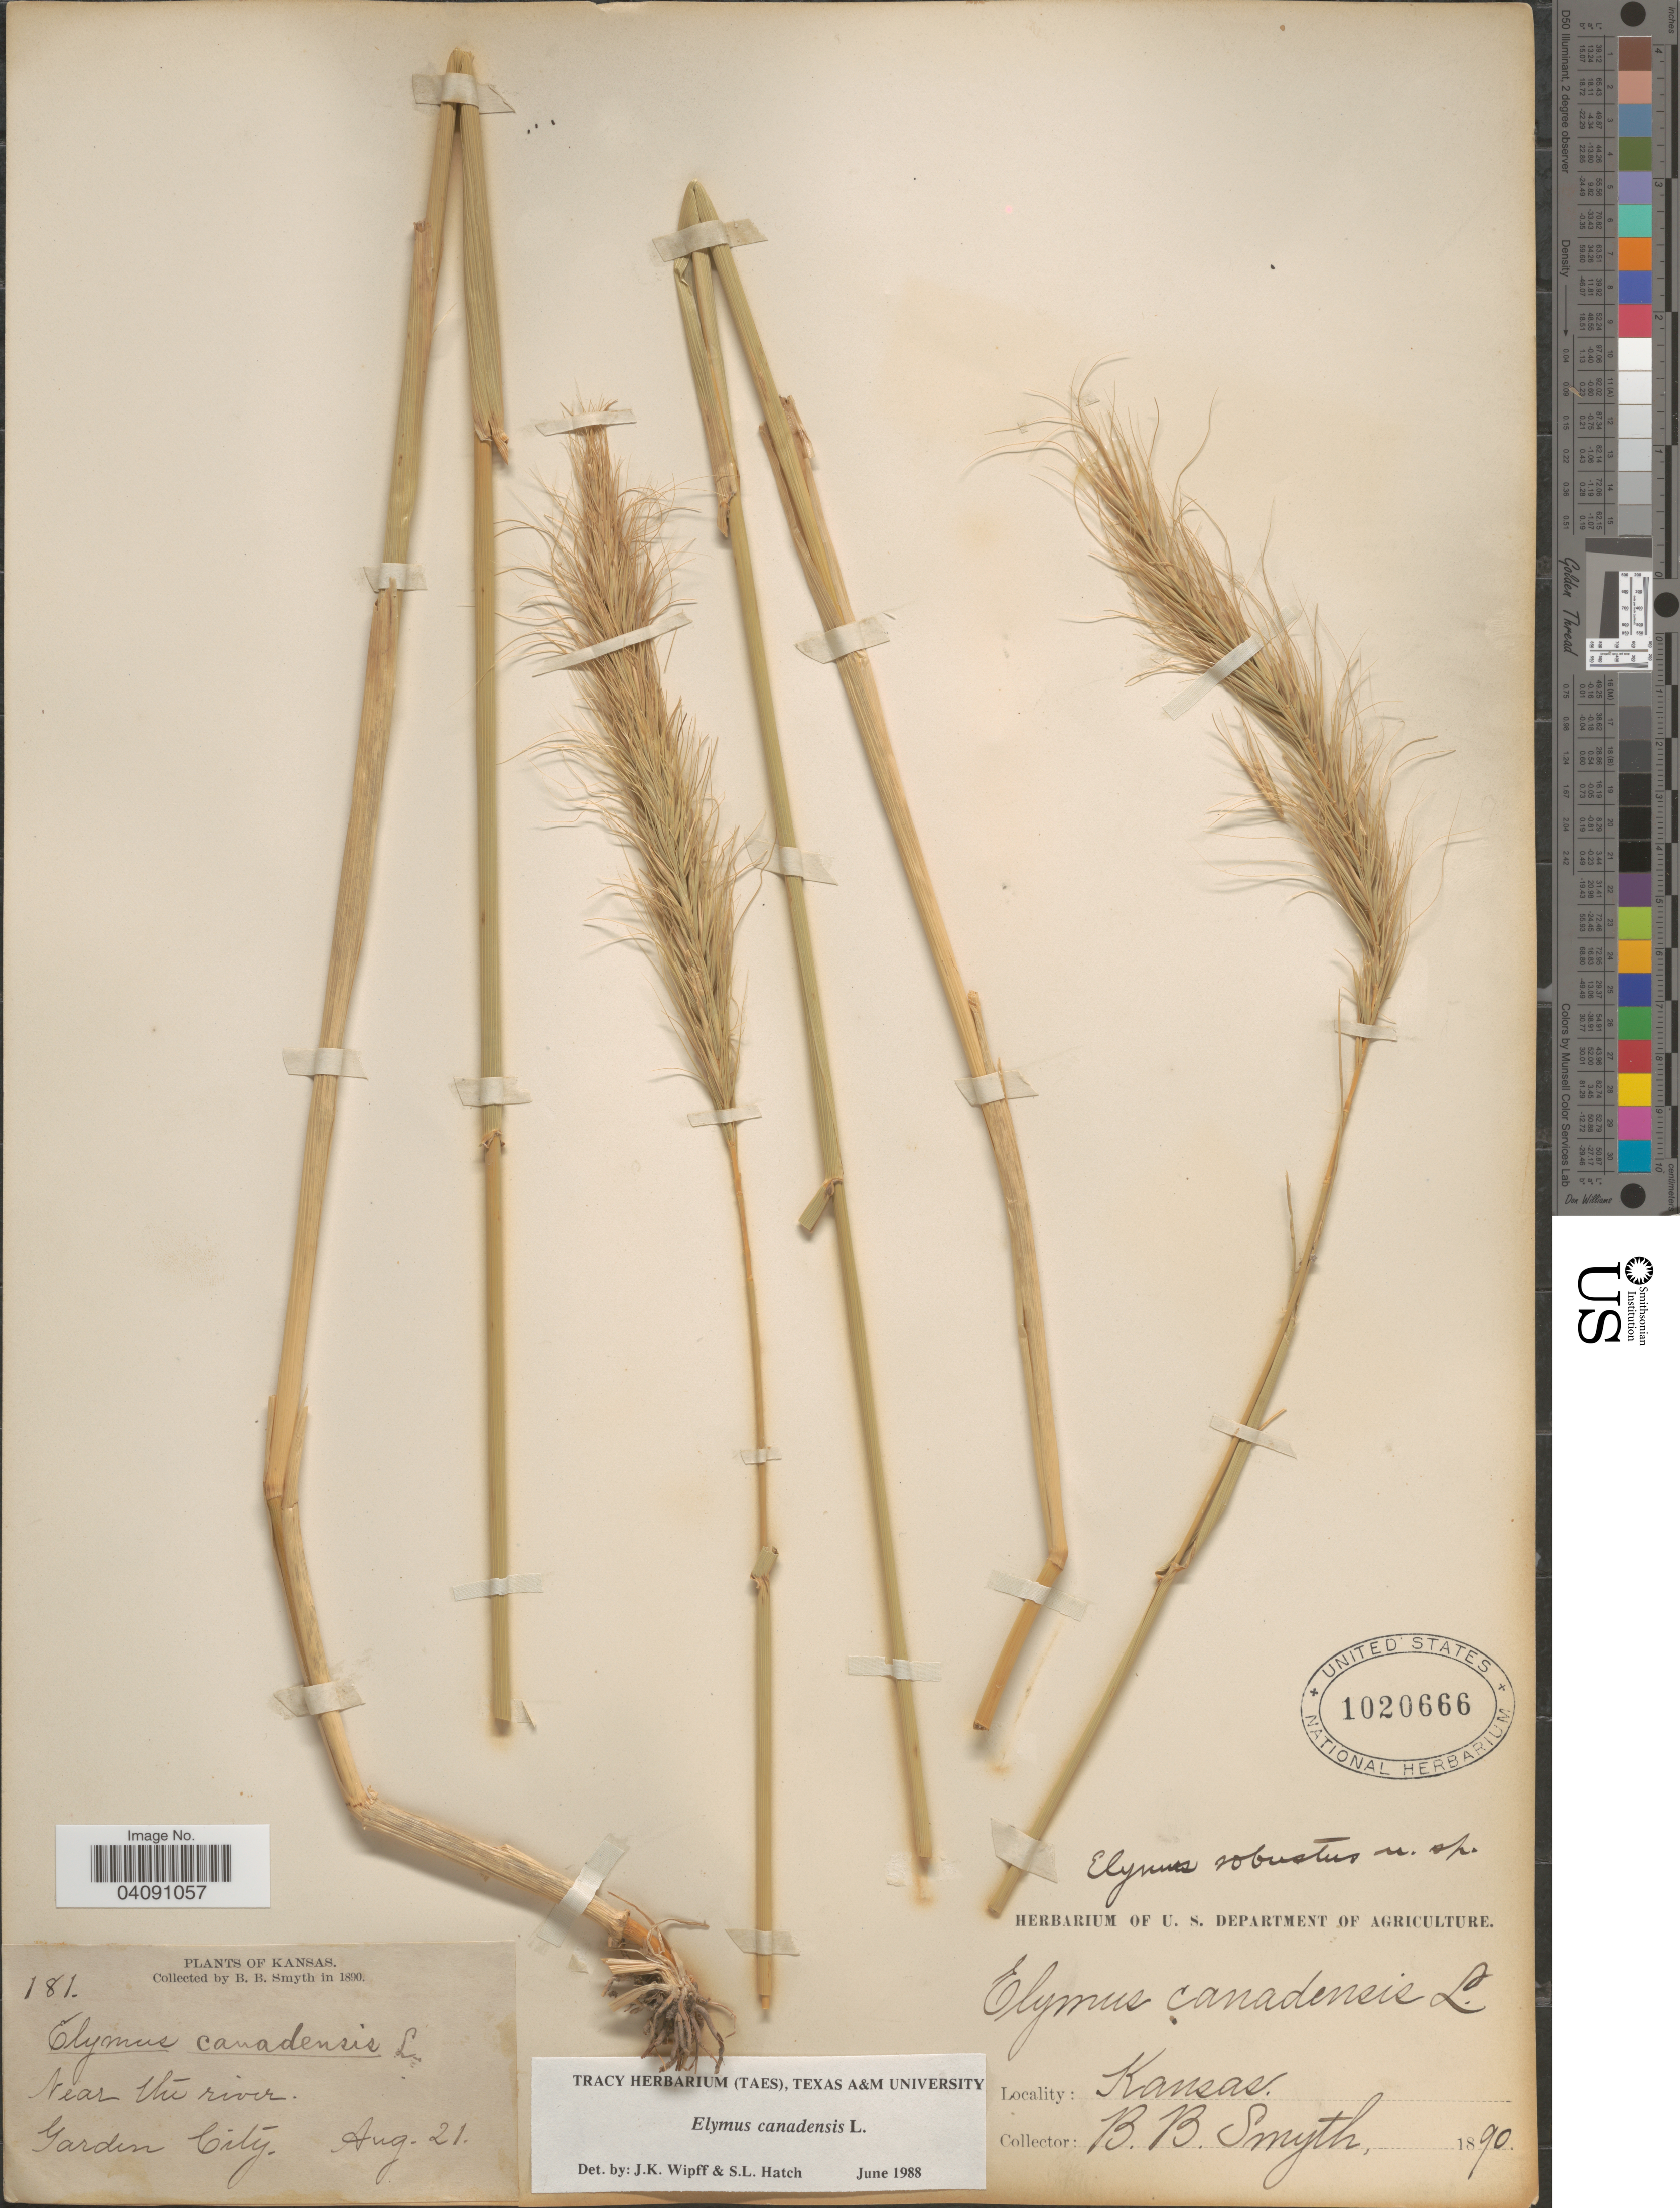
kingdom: Plantae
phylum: Tracheophyta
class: Liliopsida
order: Poales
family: Poaceae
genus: Elymus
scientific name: Elymus canadensis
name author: L.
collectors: B. Smyth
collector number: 181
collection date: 1890-08-21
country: United States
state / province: Kansas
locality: Near the river. Garden City.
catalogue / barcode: US 1020666